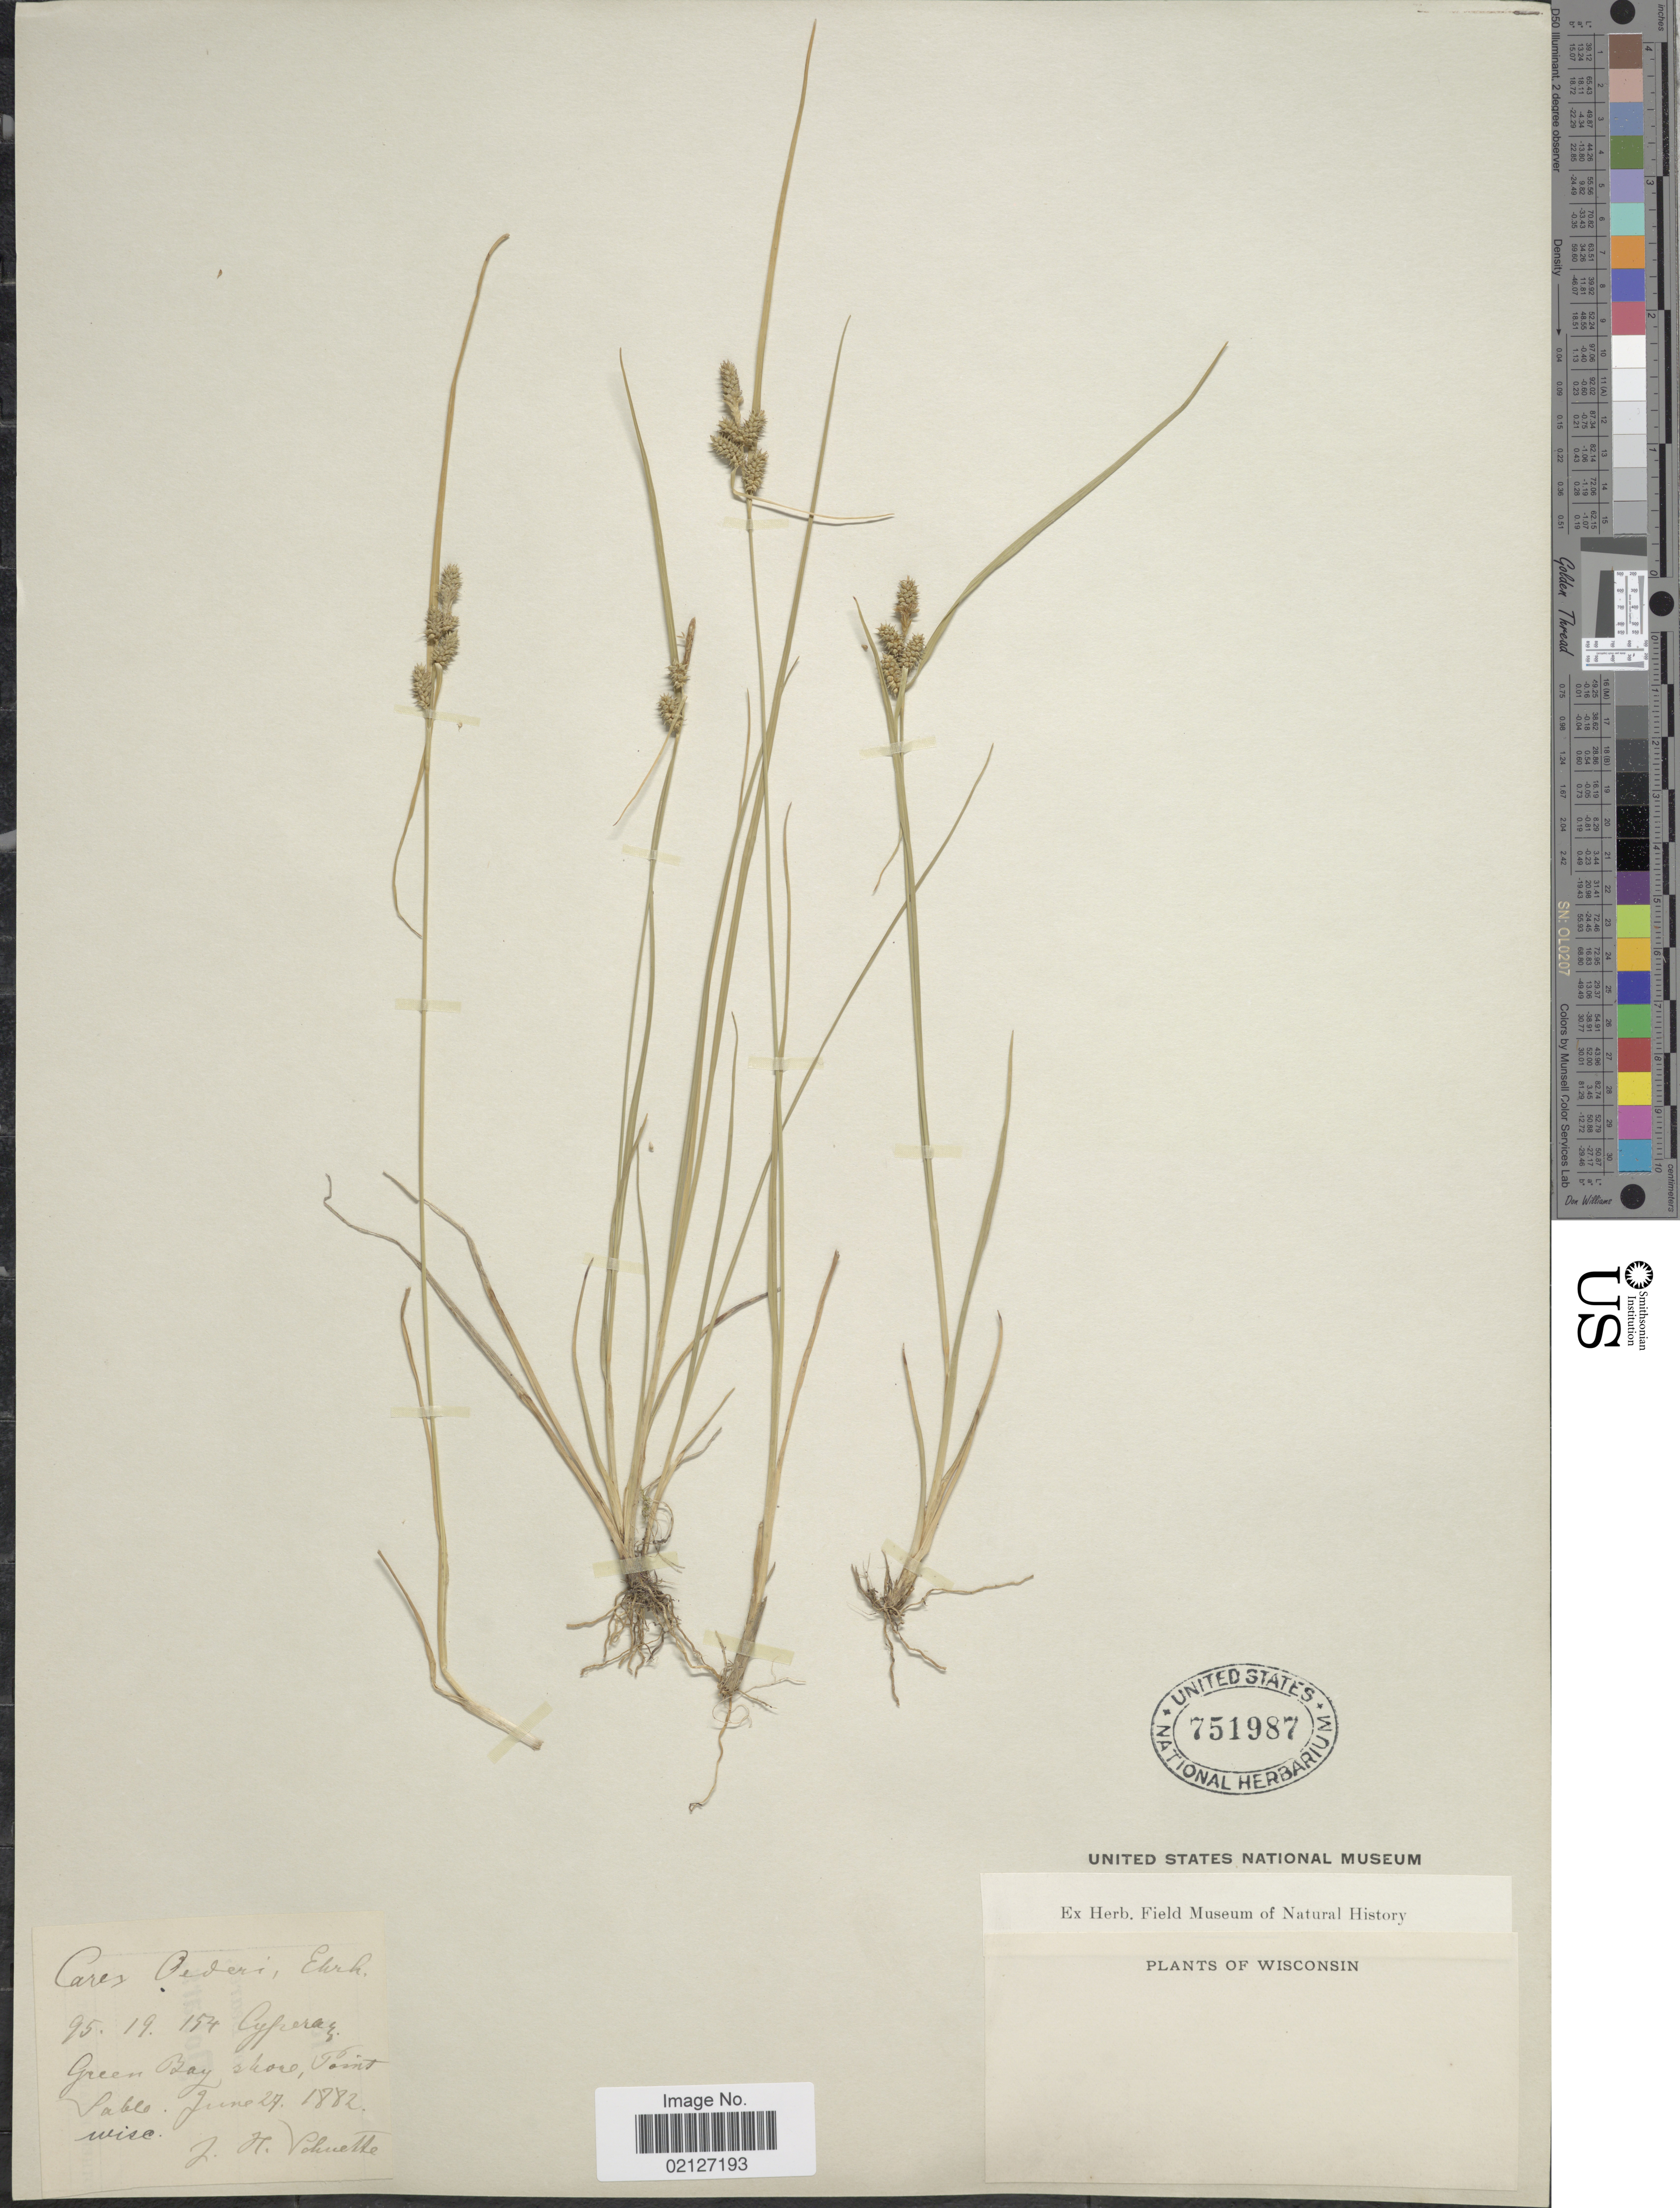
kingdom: Plantae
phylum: Tracheophyta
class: Liliopsida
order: Poales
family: Cyperaceae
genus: Carex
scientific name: Carex oederi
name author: Retz.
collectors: J. H. Schuette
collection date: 1882-06-27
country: United States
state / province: Wisconsin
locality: Green Bay shore, Point Table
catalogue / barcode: US 751987